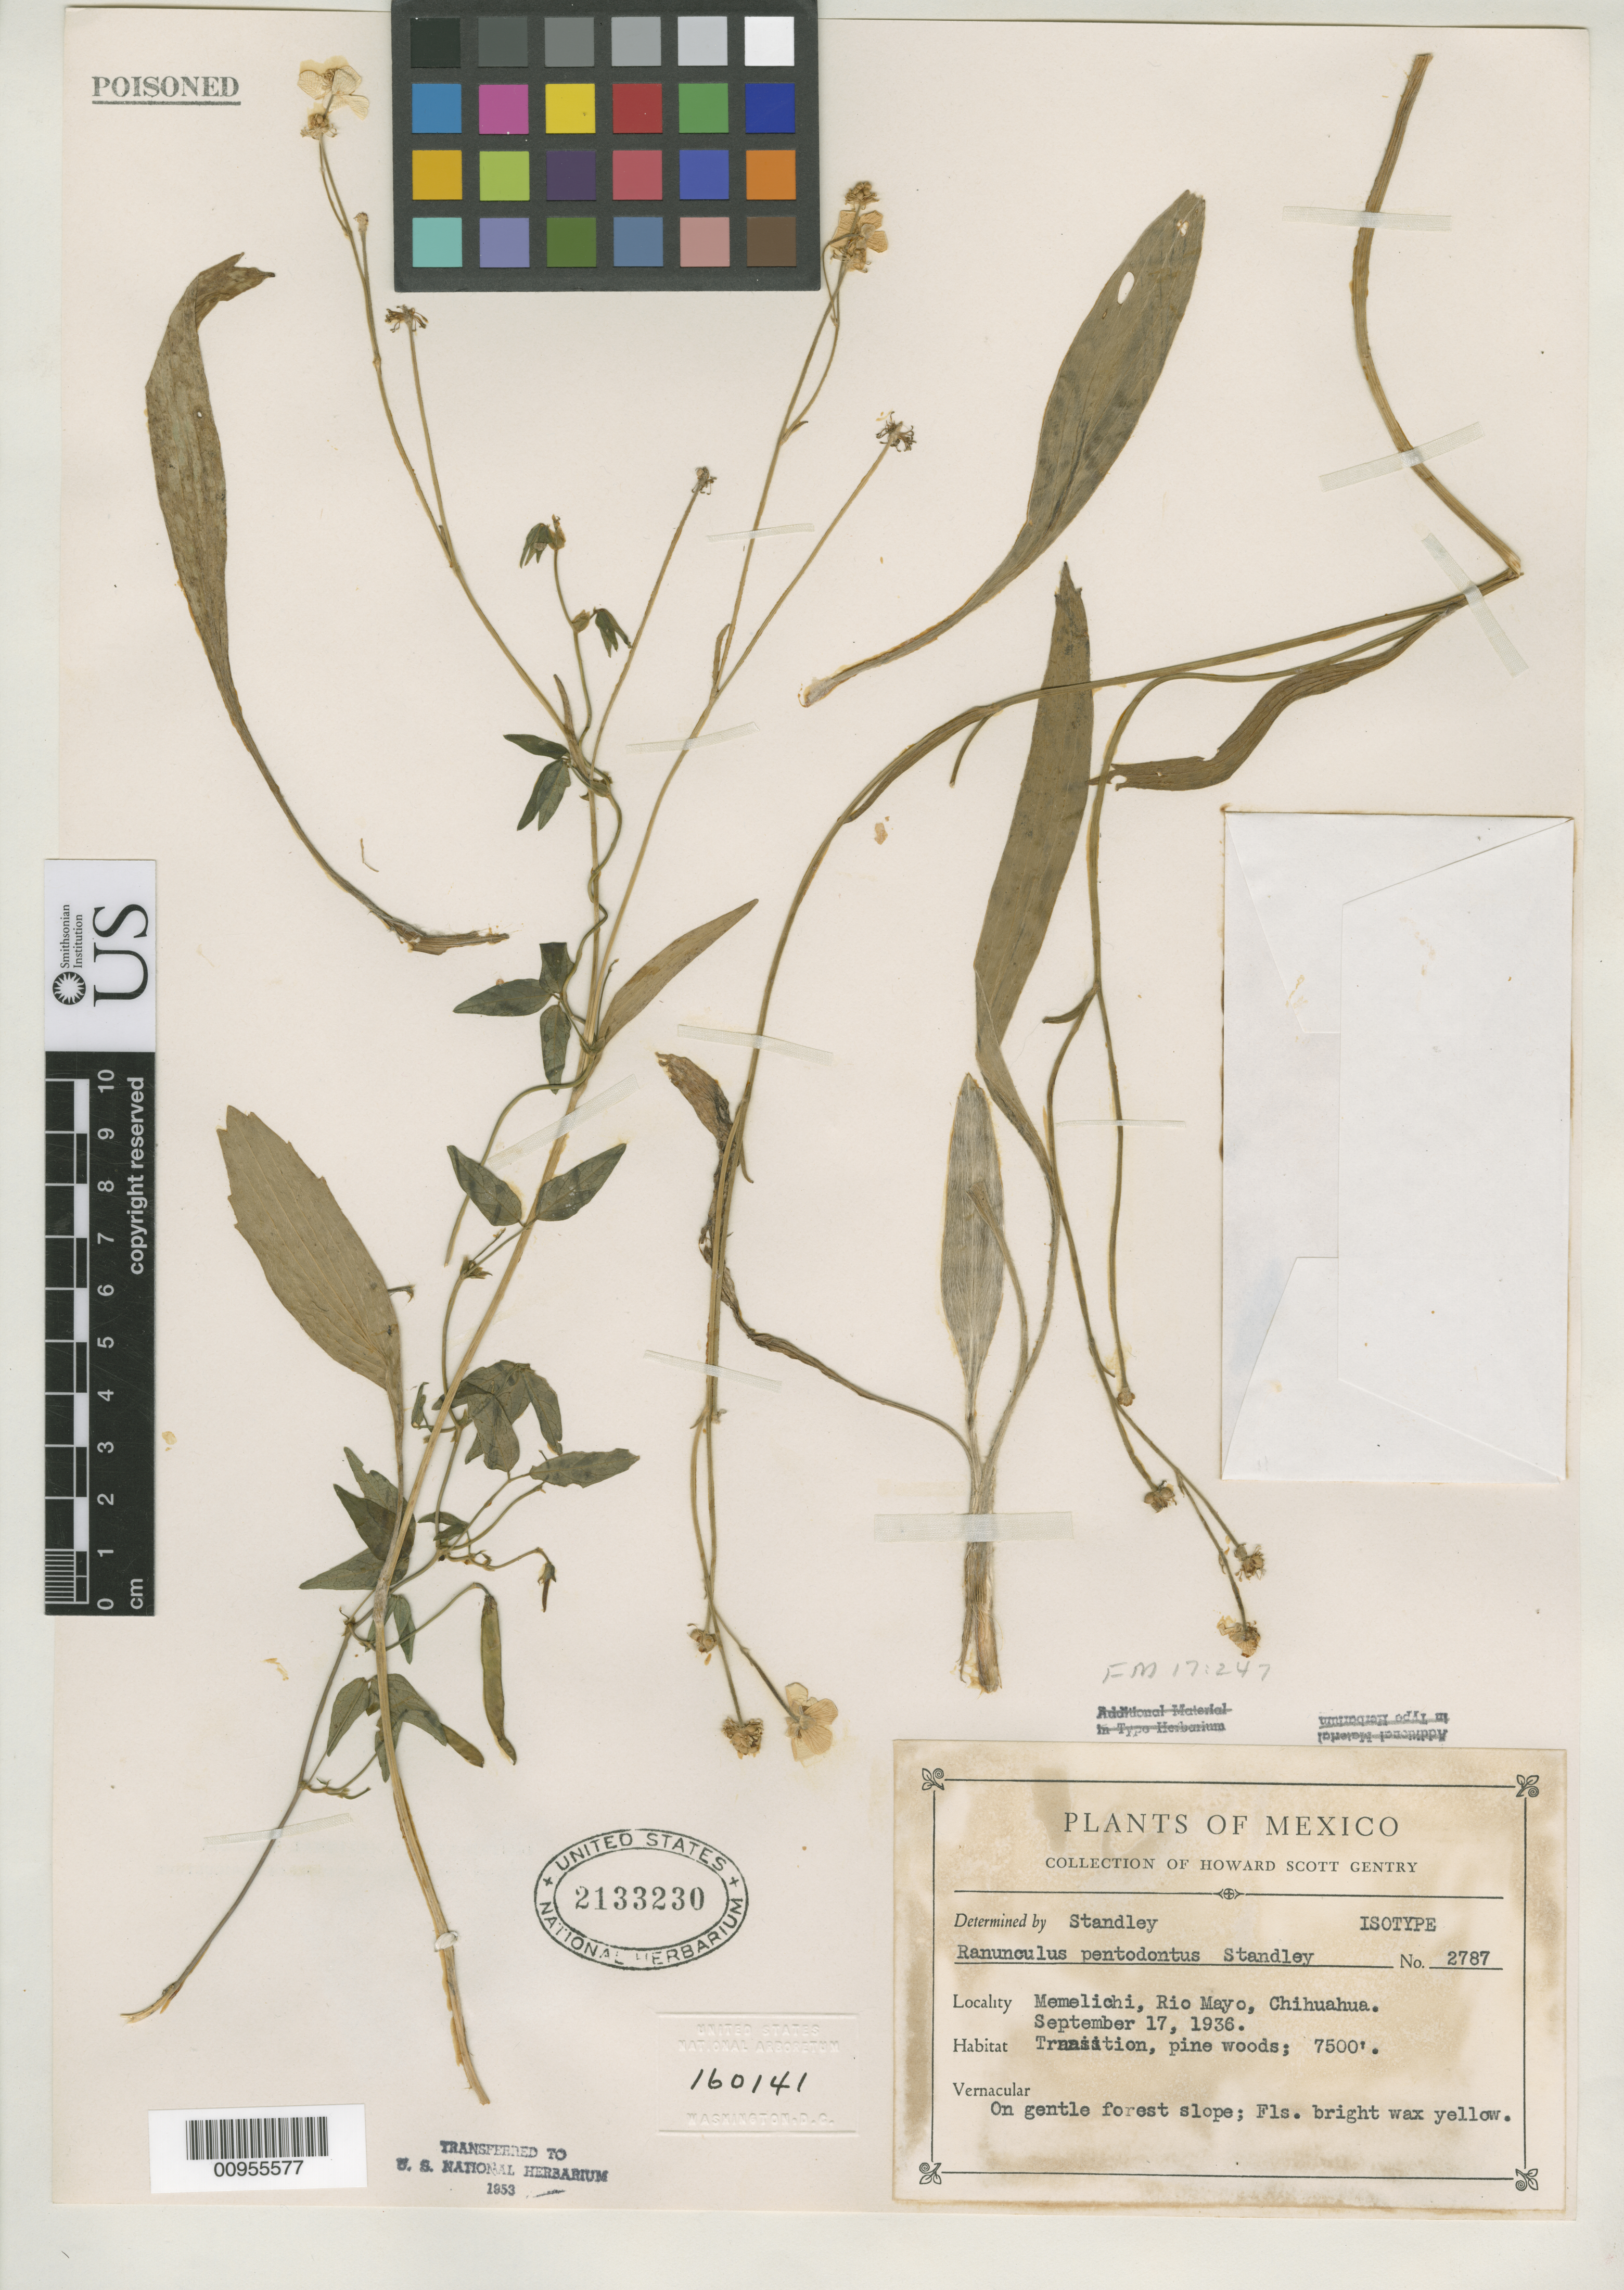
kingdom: Plantae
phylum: Tracheophyta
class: Magnoliopsida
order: Ranunculales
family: Ranunculaceae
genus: Ranunculus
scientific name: Ranunculus pentodontus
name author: Standl.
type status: Isotype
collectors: H. S. Gentry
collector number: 2787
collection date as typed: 17 Sep 1936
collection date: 1936-09-17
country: Mexico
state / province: Chihuahua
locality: Memelichi, Rio Mayo.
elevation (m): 2286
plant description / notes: Specimen ex Herb. U.S. National Arboretum, transferred to U.S. National Herbarium 1953.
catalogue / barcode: US 2133230